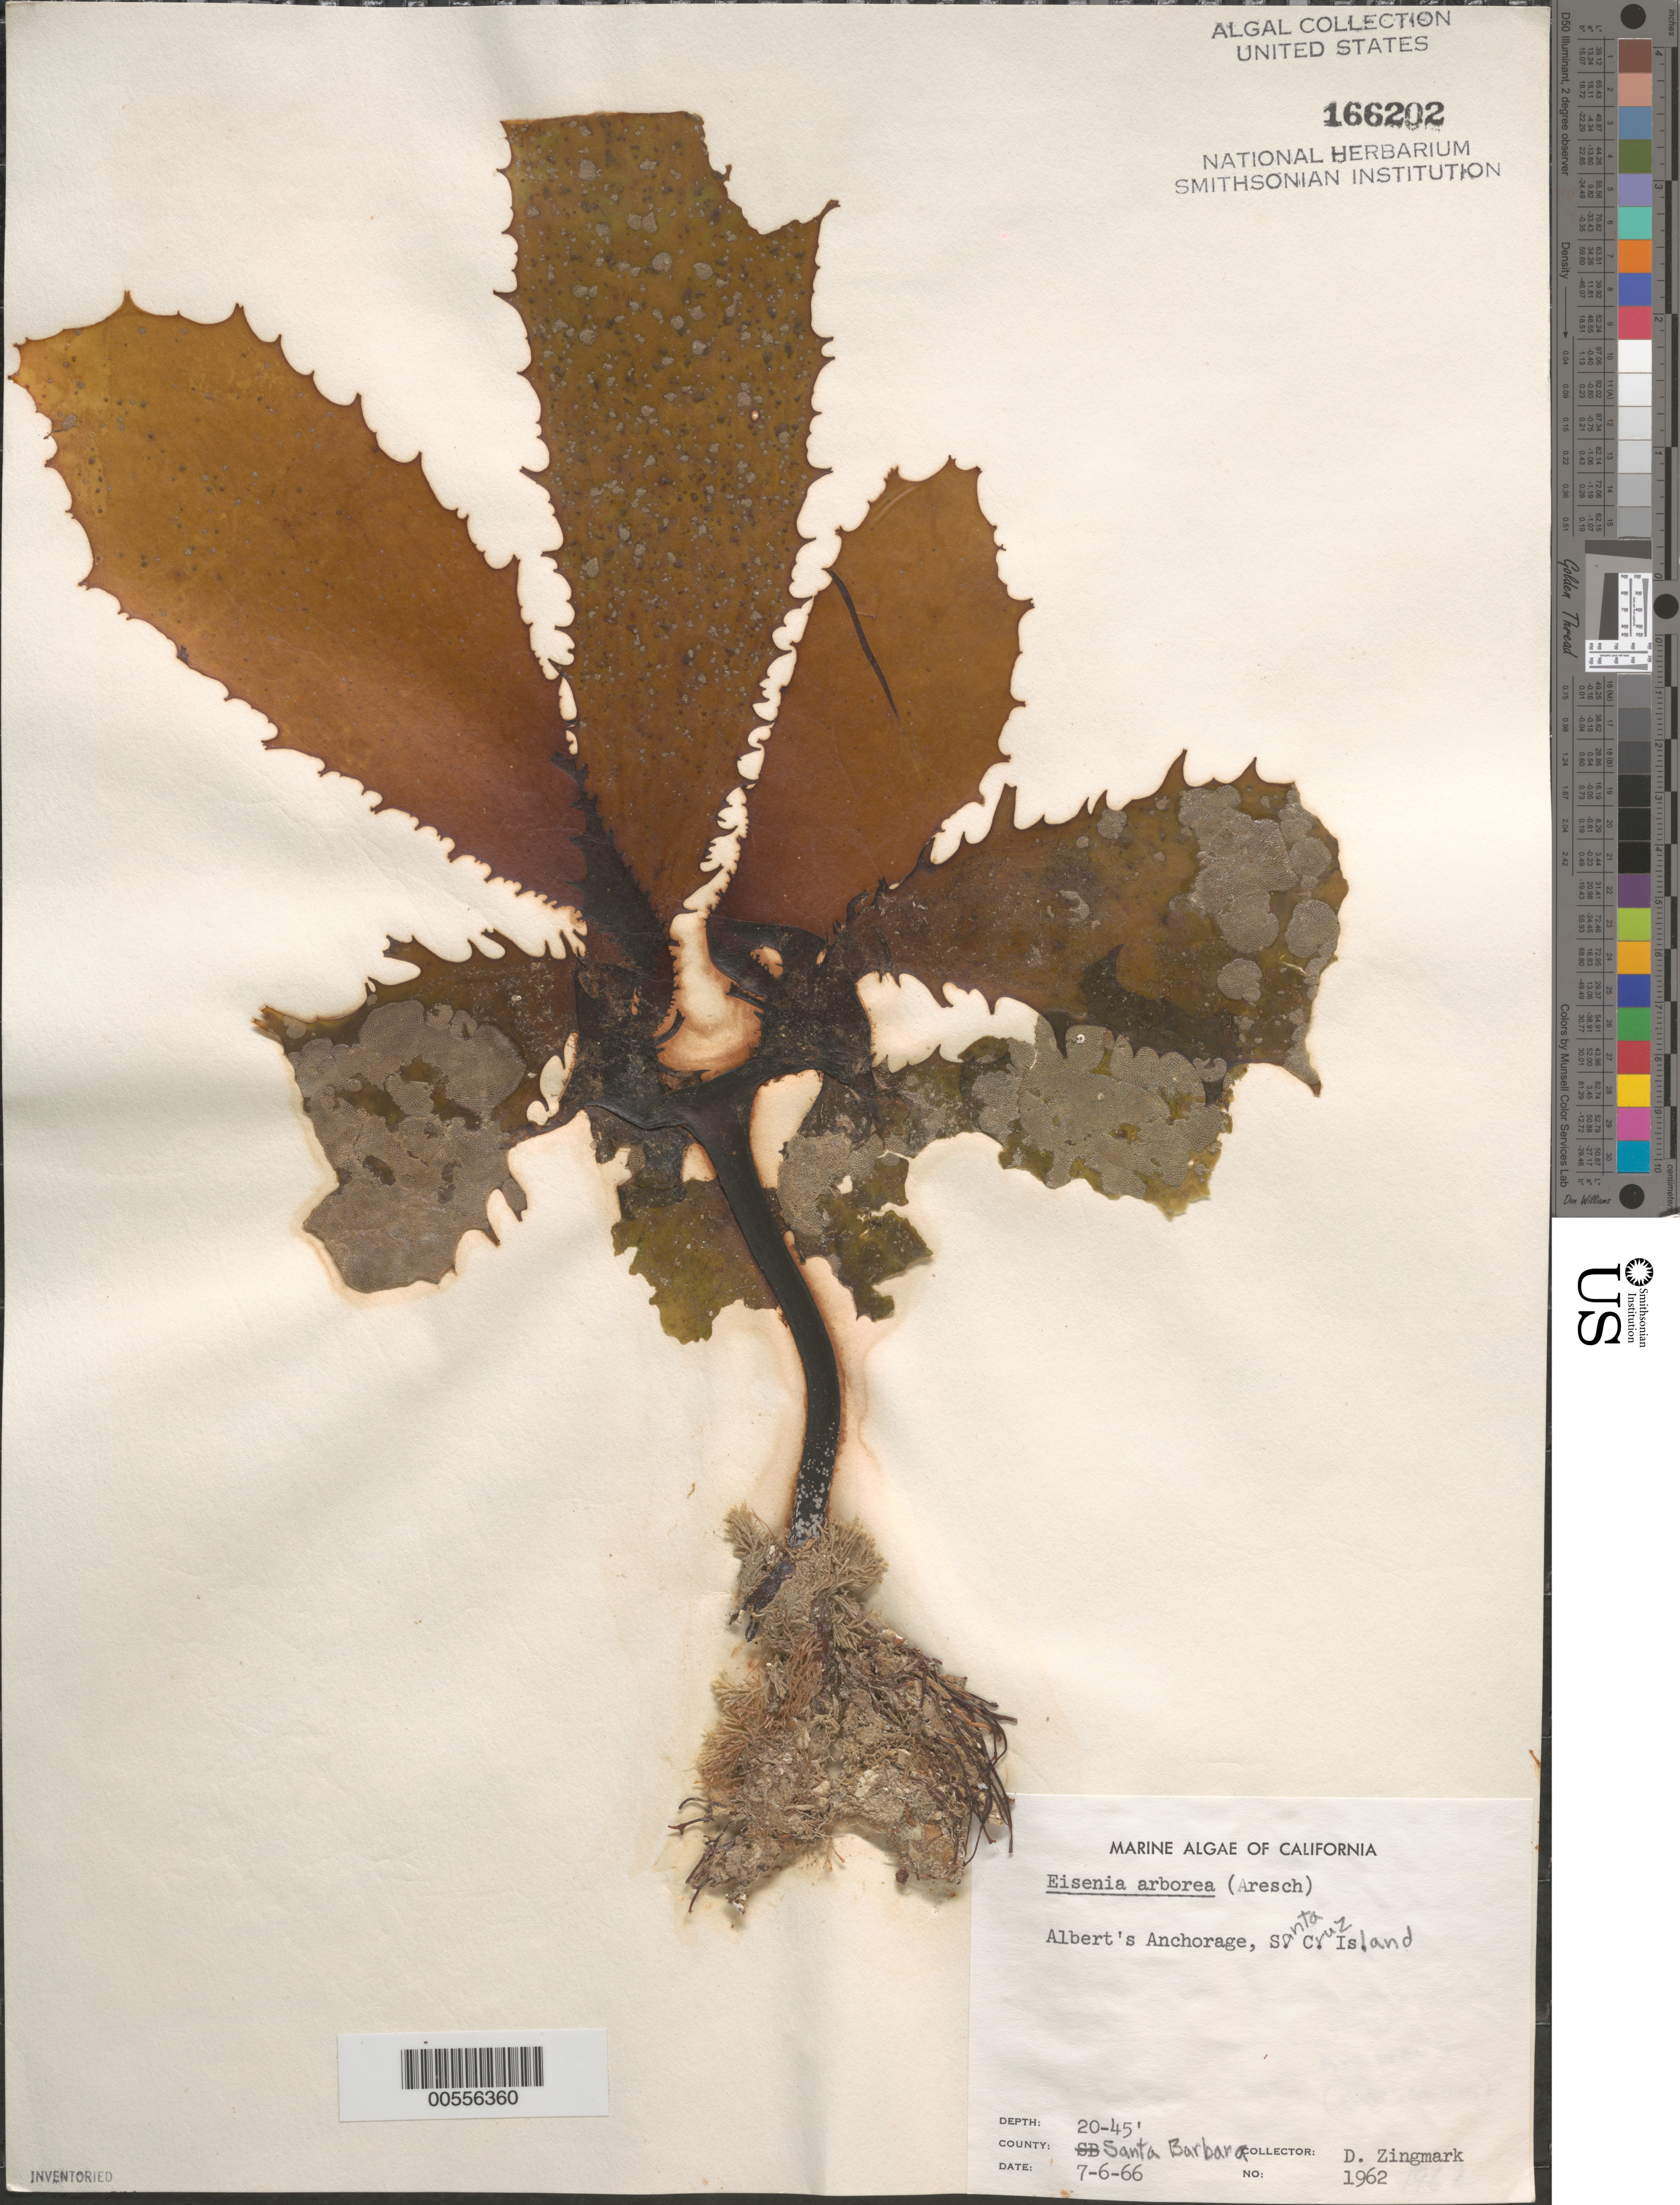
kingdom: Chromista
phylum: Ochrophyta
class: Phaeophyceae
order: Laminariales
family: Lessoniaceae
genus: Eisenia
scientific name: Eisenia arborea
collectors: R. Zingmark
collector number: Neushul 1962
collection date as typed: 06 Jul 1966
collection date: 1966-07-06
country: United States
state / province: California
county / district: Santa Barbara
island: Santa Cruz Island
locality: Albert's Anchorage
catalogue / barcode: US 166202